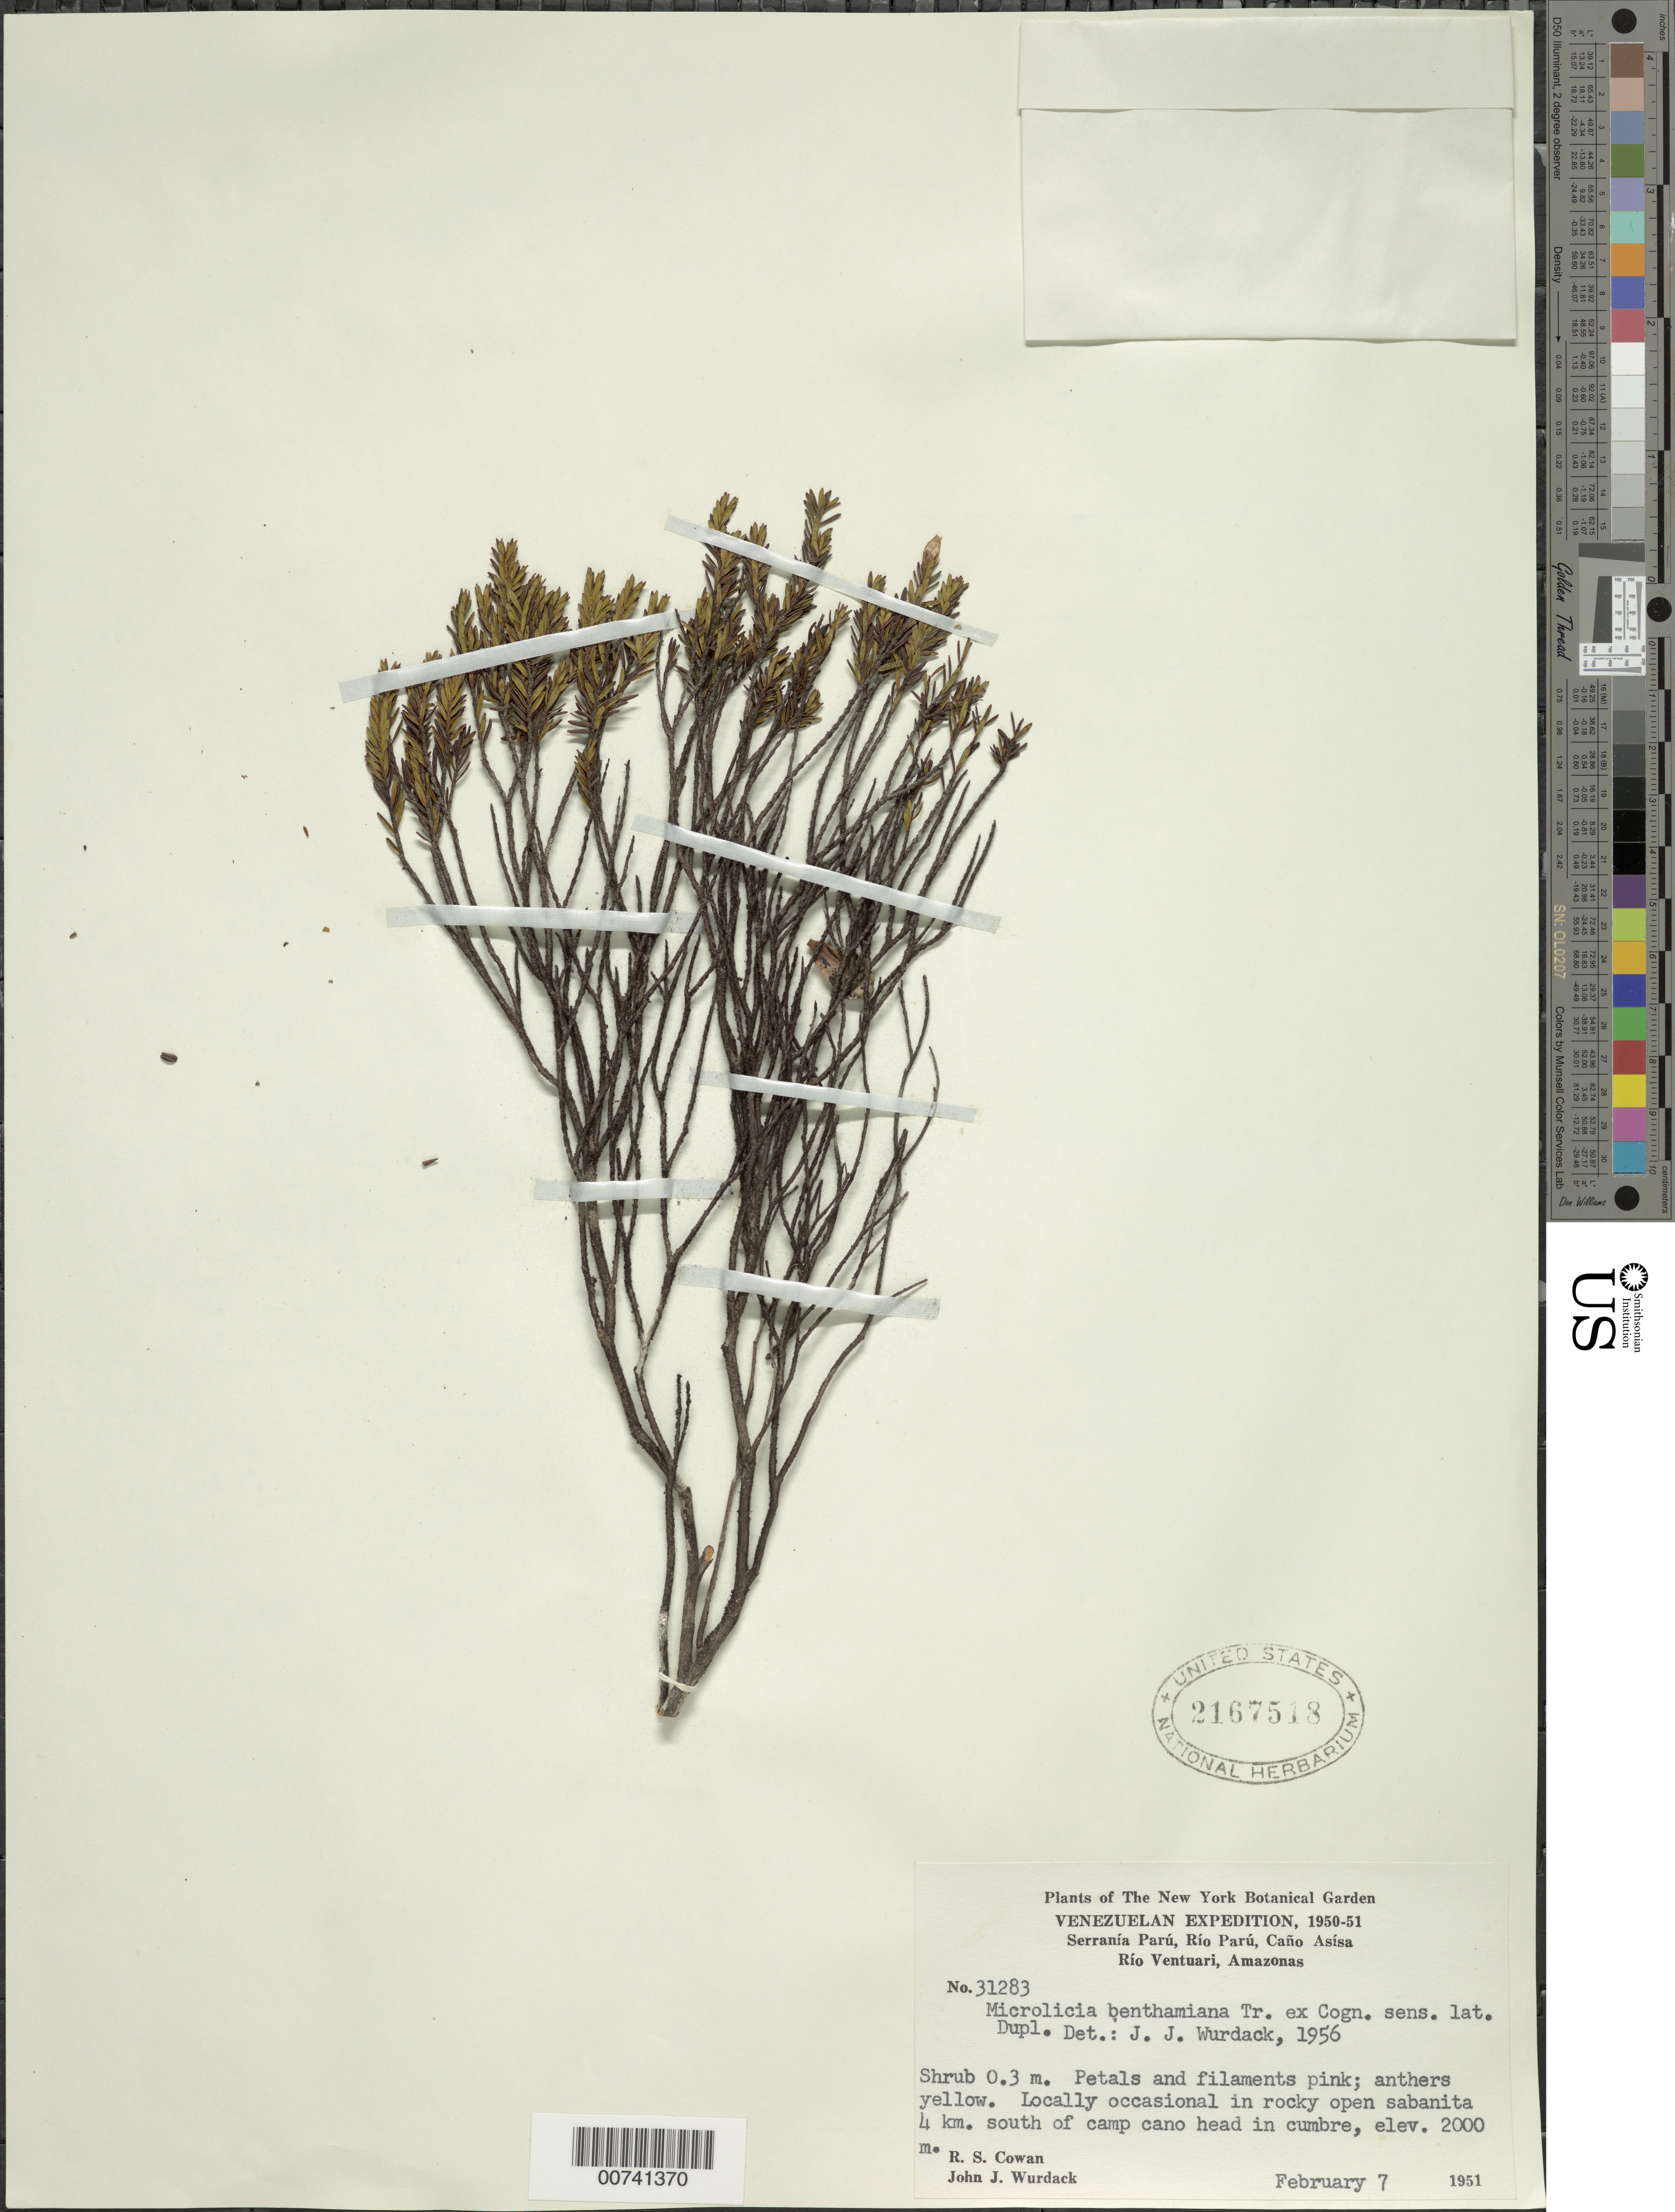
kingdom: Plantae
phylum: Tracheophyta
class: Magnoliopsida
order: Myrtales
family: Melastomataceae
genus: Microlicia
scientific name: Microlicia benthamiana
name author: Triana ex Cogn.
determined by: Wurdack, John J., (US), US (UNITED STATES)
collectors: R. S. Cowan & J. J. Wurdack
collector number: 31283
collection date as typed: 7-Feb-51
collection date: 1951-02-07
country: Venezuela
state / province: Amazonas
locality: Cerro Parú, Río Ventuari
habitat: Rocky open sabinita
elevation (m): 2000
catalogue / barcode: US 2167518